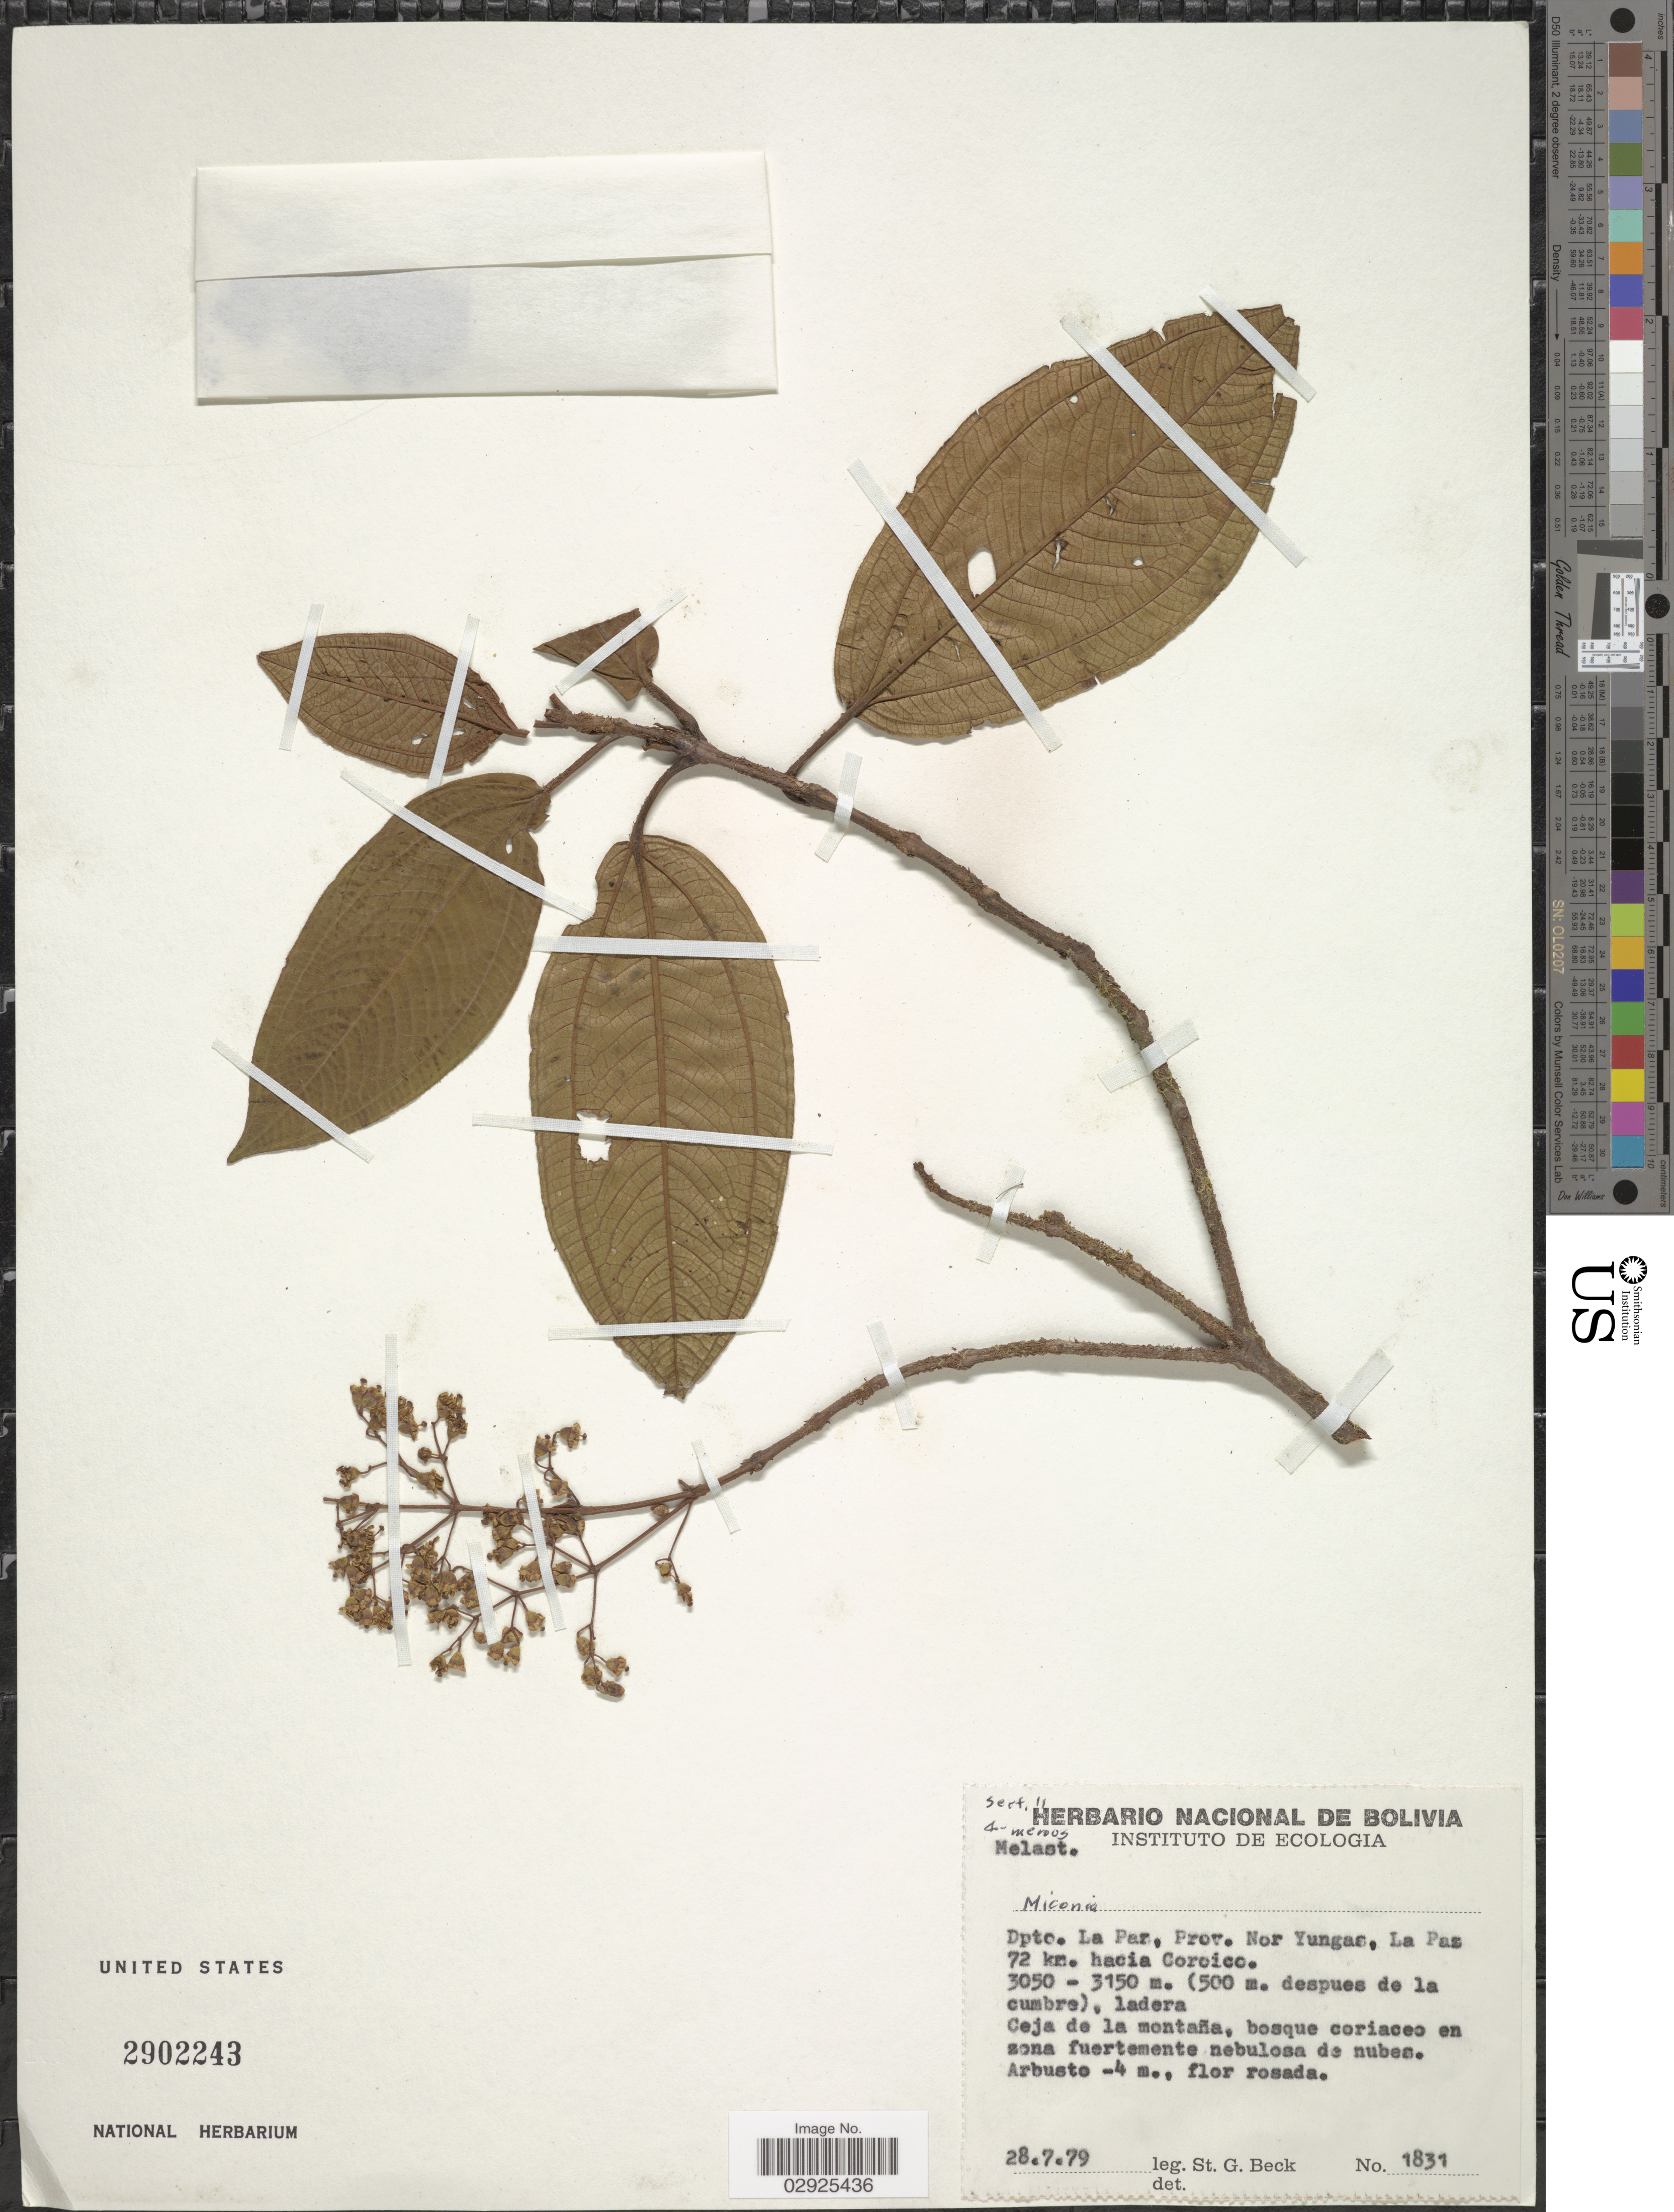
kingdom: Plantae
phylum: Tracheophyta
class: Magnoliopsida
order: Myrtales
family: Melastomataceae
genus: Miconia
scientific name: Miconia sp.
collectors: S. G. Beck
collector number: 1831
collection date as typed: Transcribed d/m/y: 27/7/79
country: Bolivia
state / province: La Paz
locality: Dpto. La Paz, Prov. Nor Yungas, La Paz 72 km. hacia Coroico.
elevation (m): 3050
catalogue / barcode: US 2902243